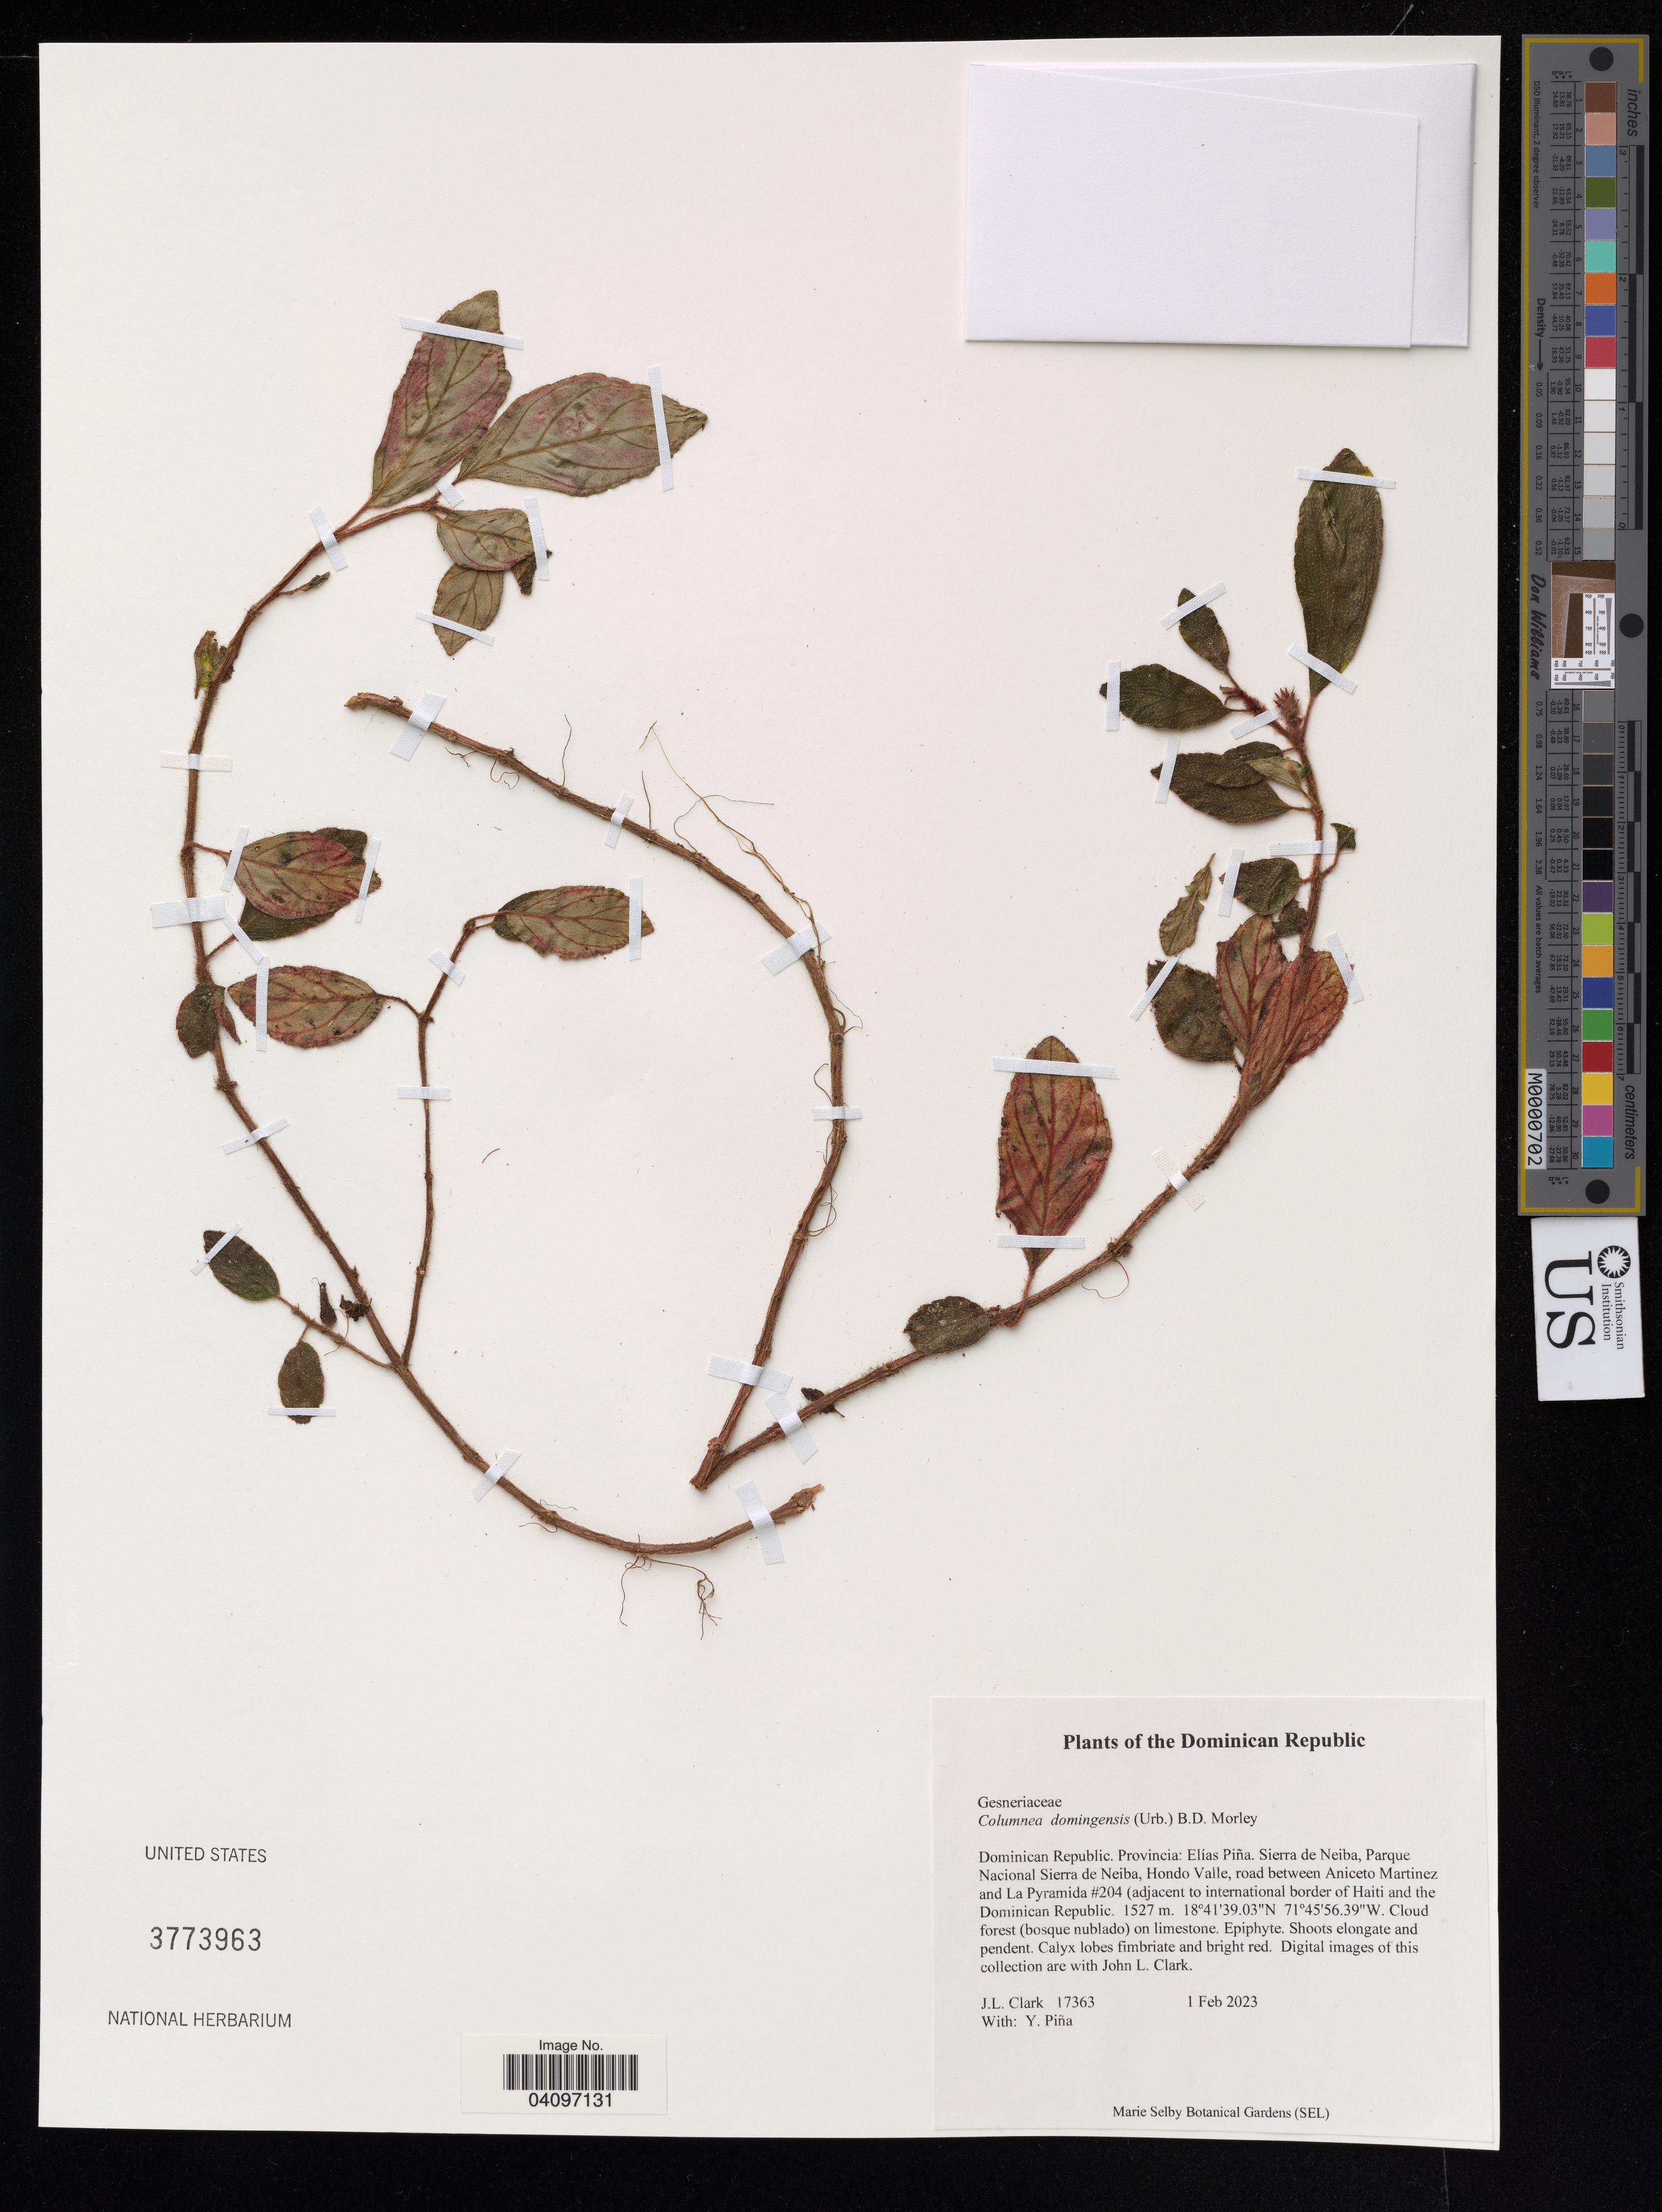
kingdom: Plantae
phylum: Tracheophyta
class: Magnoliopsida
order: Lamiales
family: Gesneriaceae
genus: Columnea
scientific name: Columnea domingensis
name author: (Urb.) B.D. Morley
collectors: J. Clark & Y. Piña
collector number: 17363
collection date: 2023-02-01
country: Dominican Republic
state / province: Elías Piña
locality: Sierra de Neiba, Parque Nacional Sierra de Neiba, Hondo Valle, road between Aniceto Martinez and La Pyramida #204 (adjacent to international border of Haiti and the Dominican Republic.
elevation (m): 1527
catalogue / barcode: US 3773963